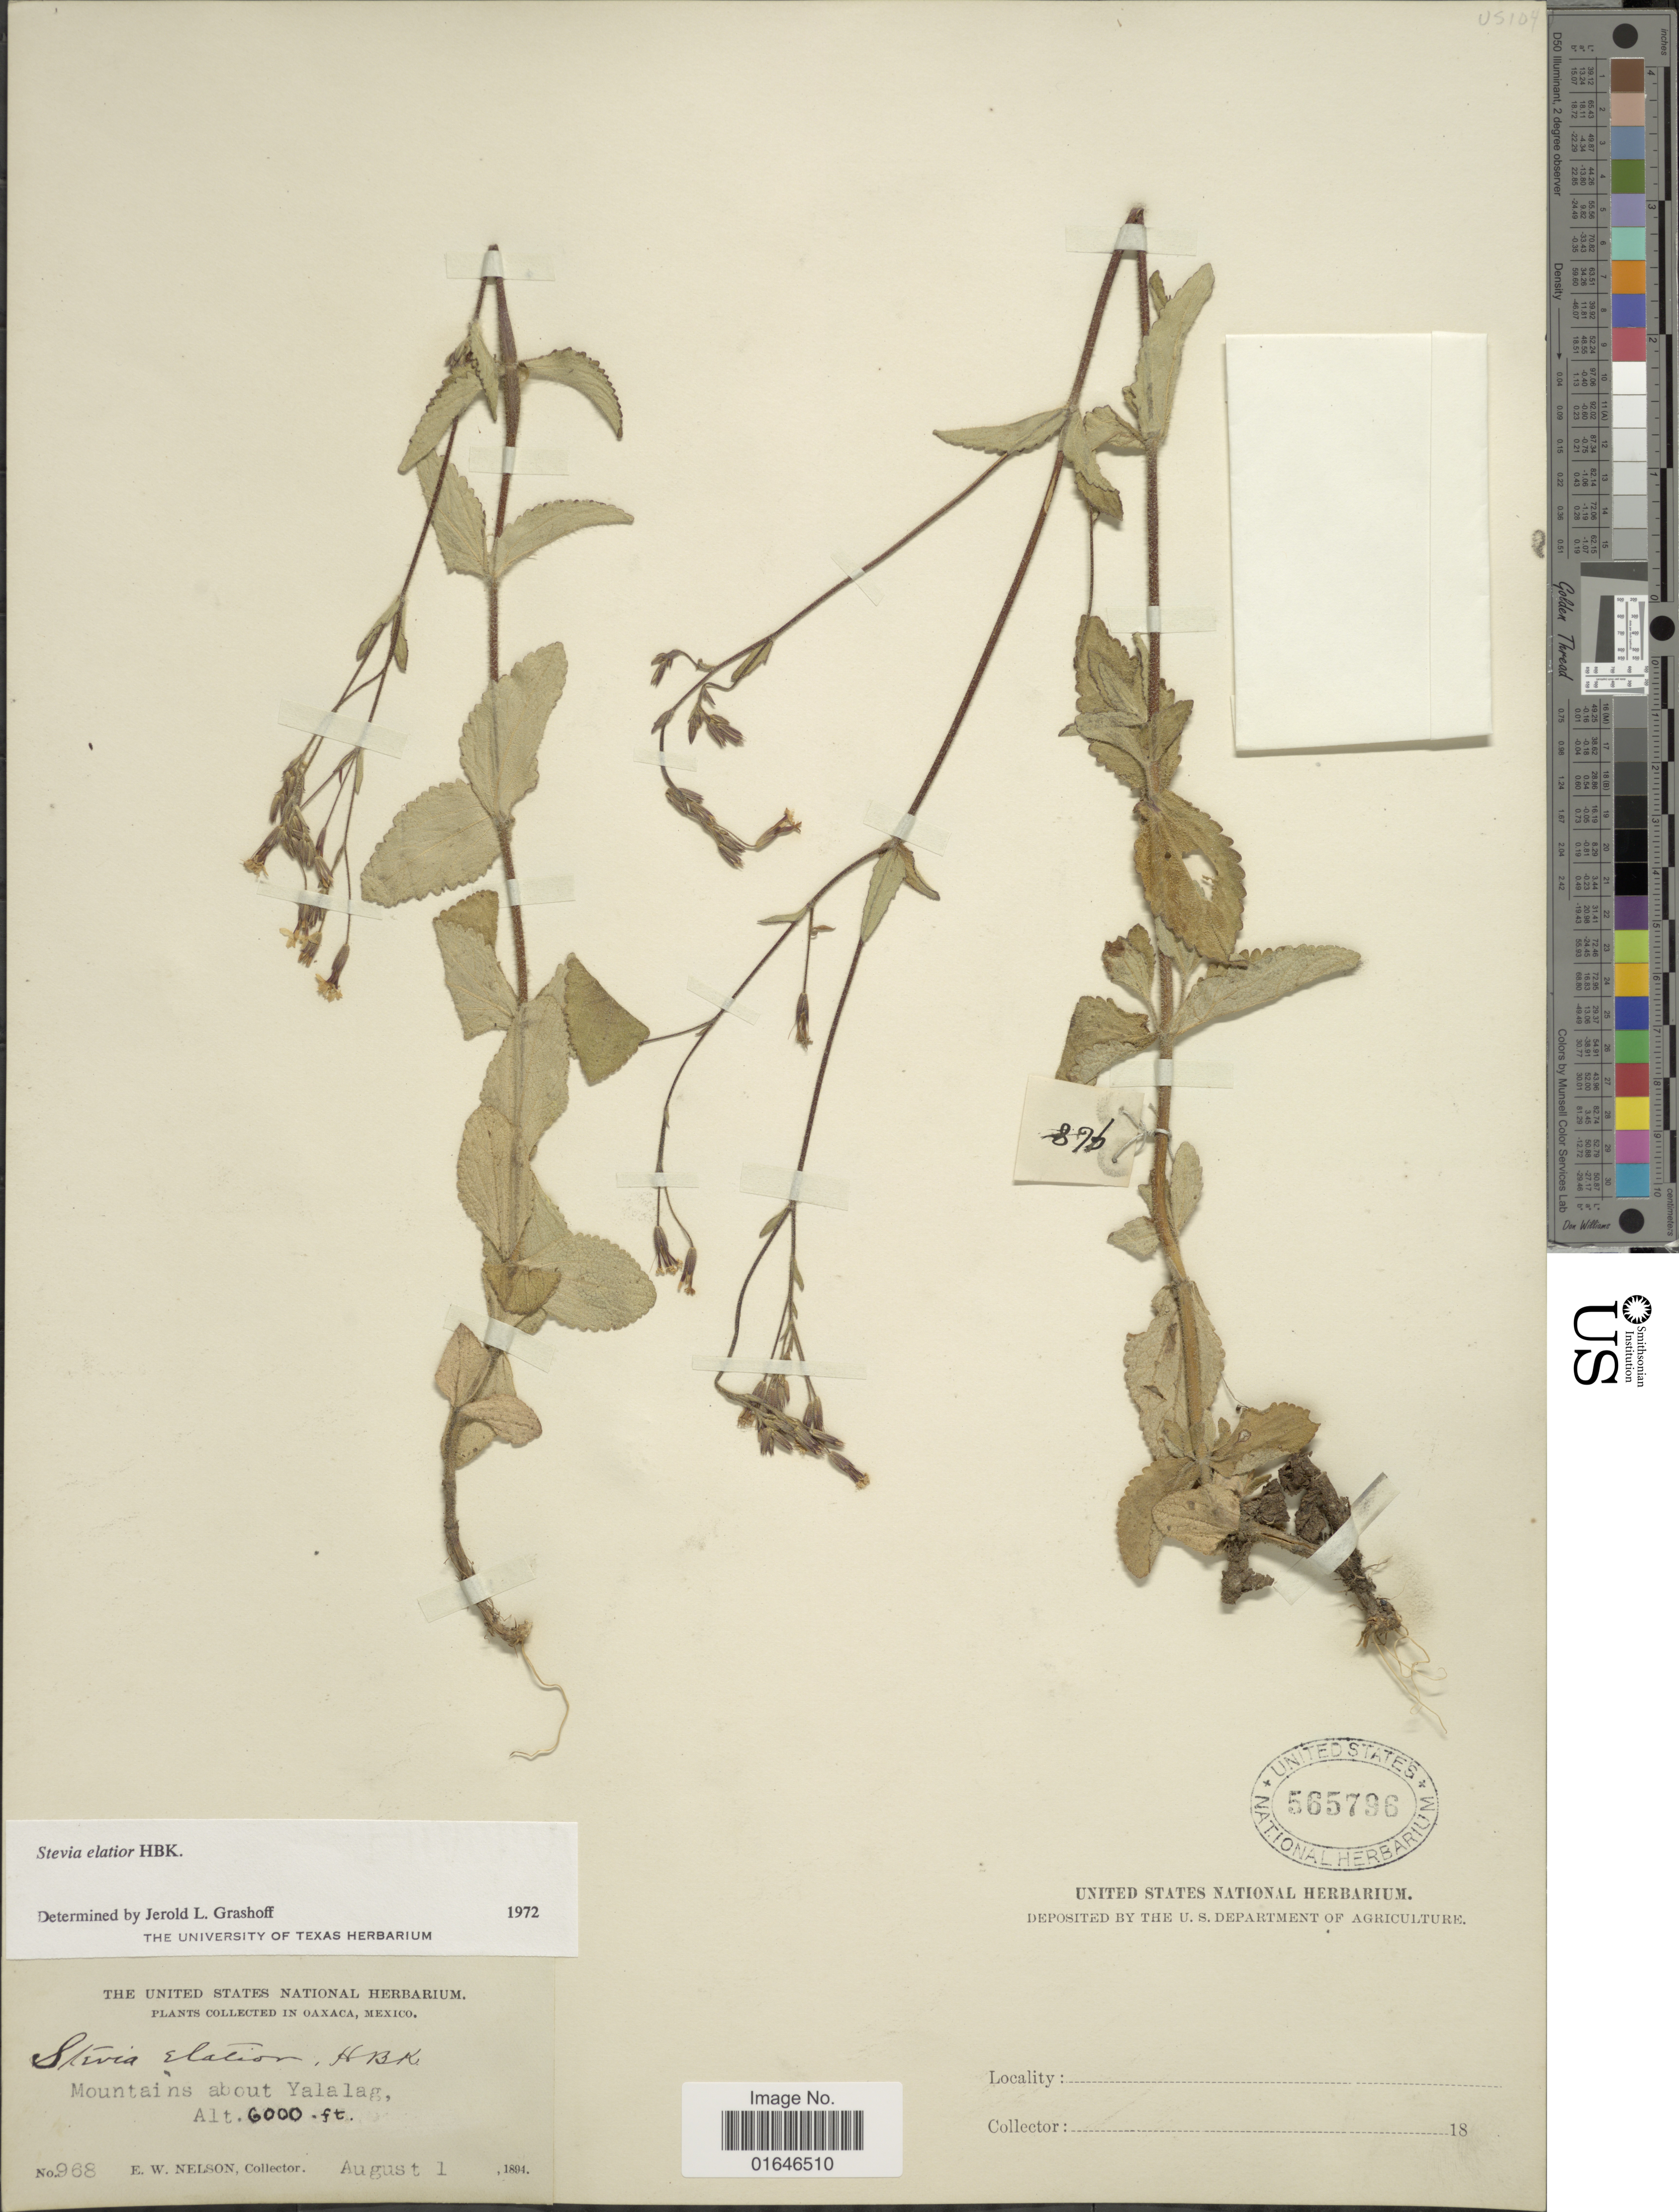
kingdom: Plantae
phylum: Tracheophyta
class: Magnoliopsida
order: Asterales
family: Asteraceae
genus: Stevia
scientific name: Stevia elatior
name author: Kunth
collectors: E. W. Nelson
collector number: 968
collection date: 1894-08-01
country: Mexico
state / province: Oaxaca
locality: Mountains about Yalalag.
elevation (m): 1829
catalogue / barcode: US 565796